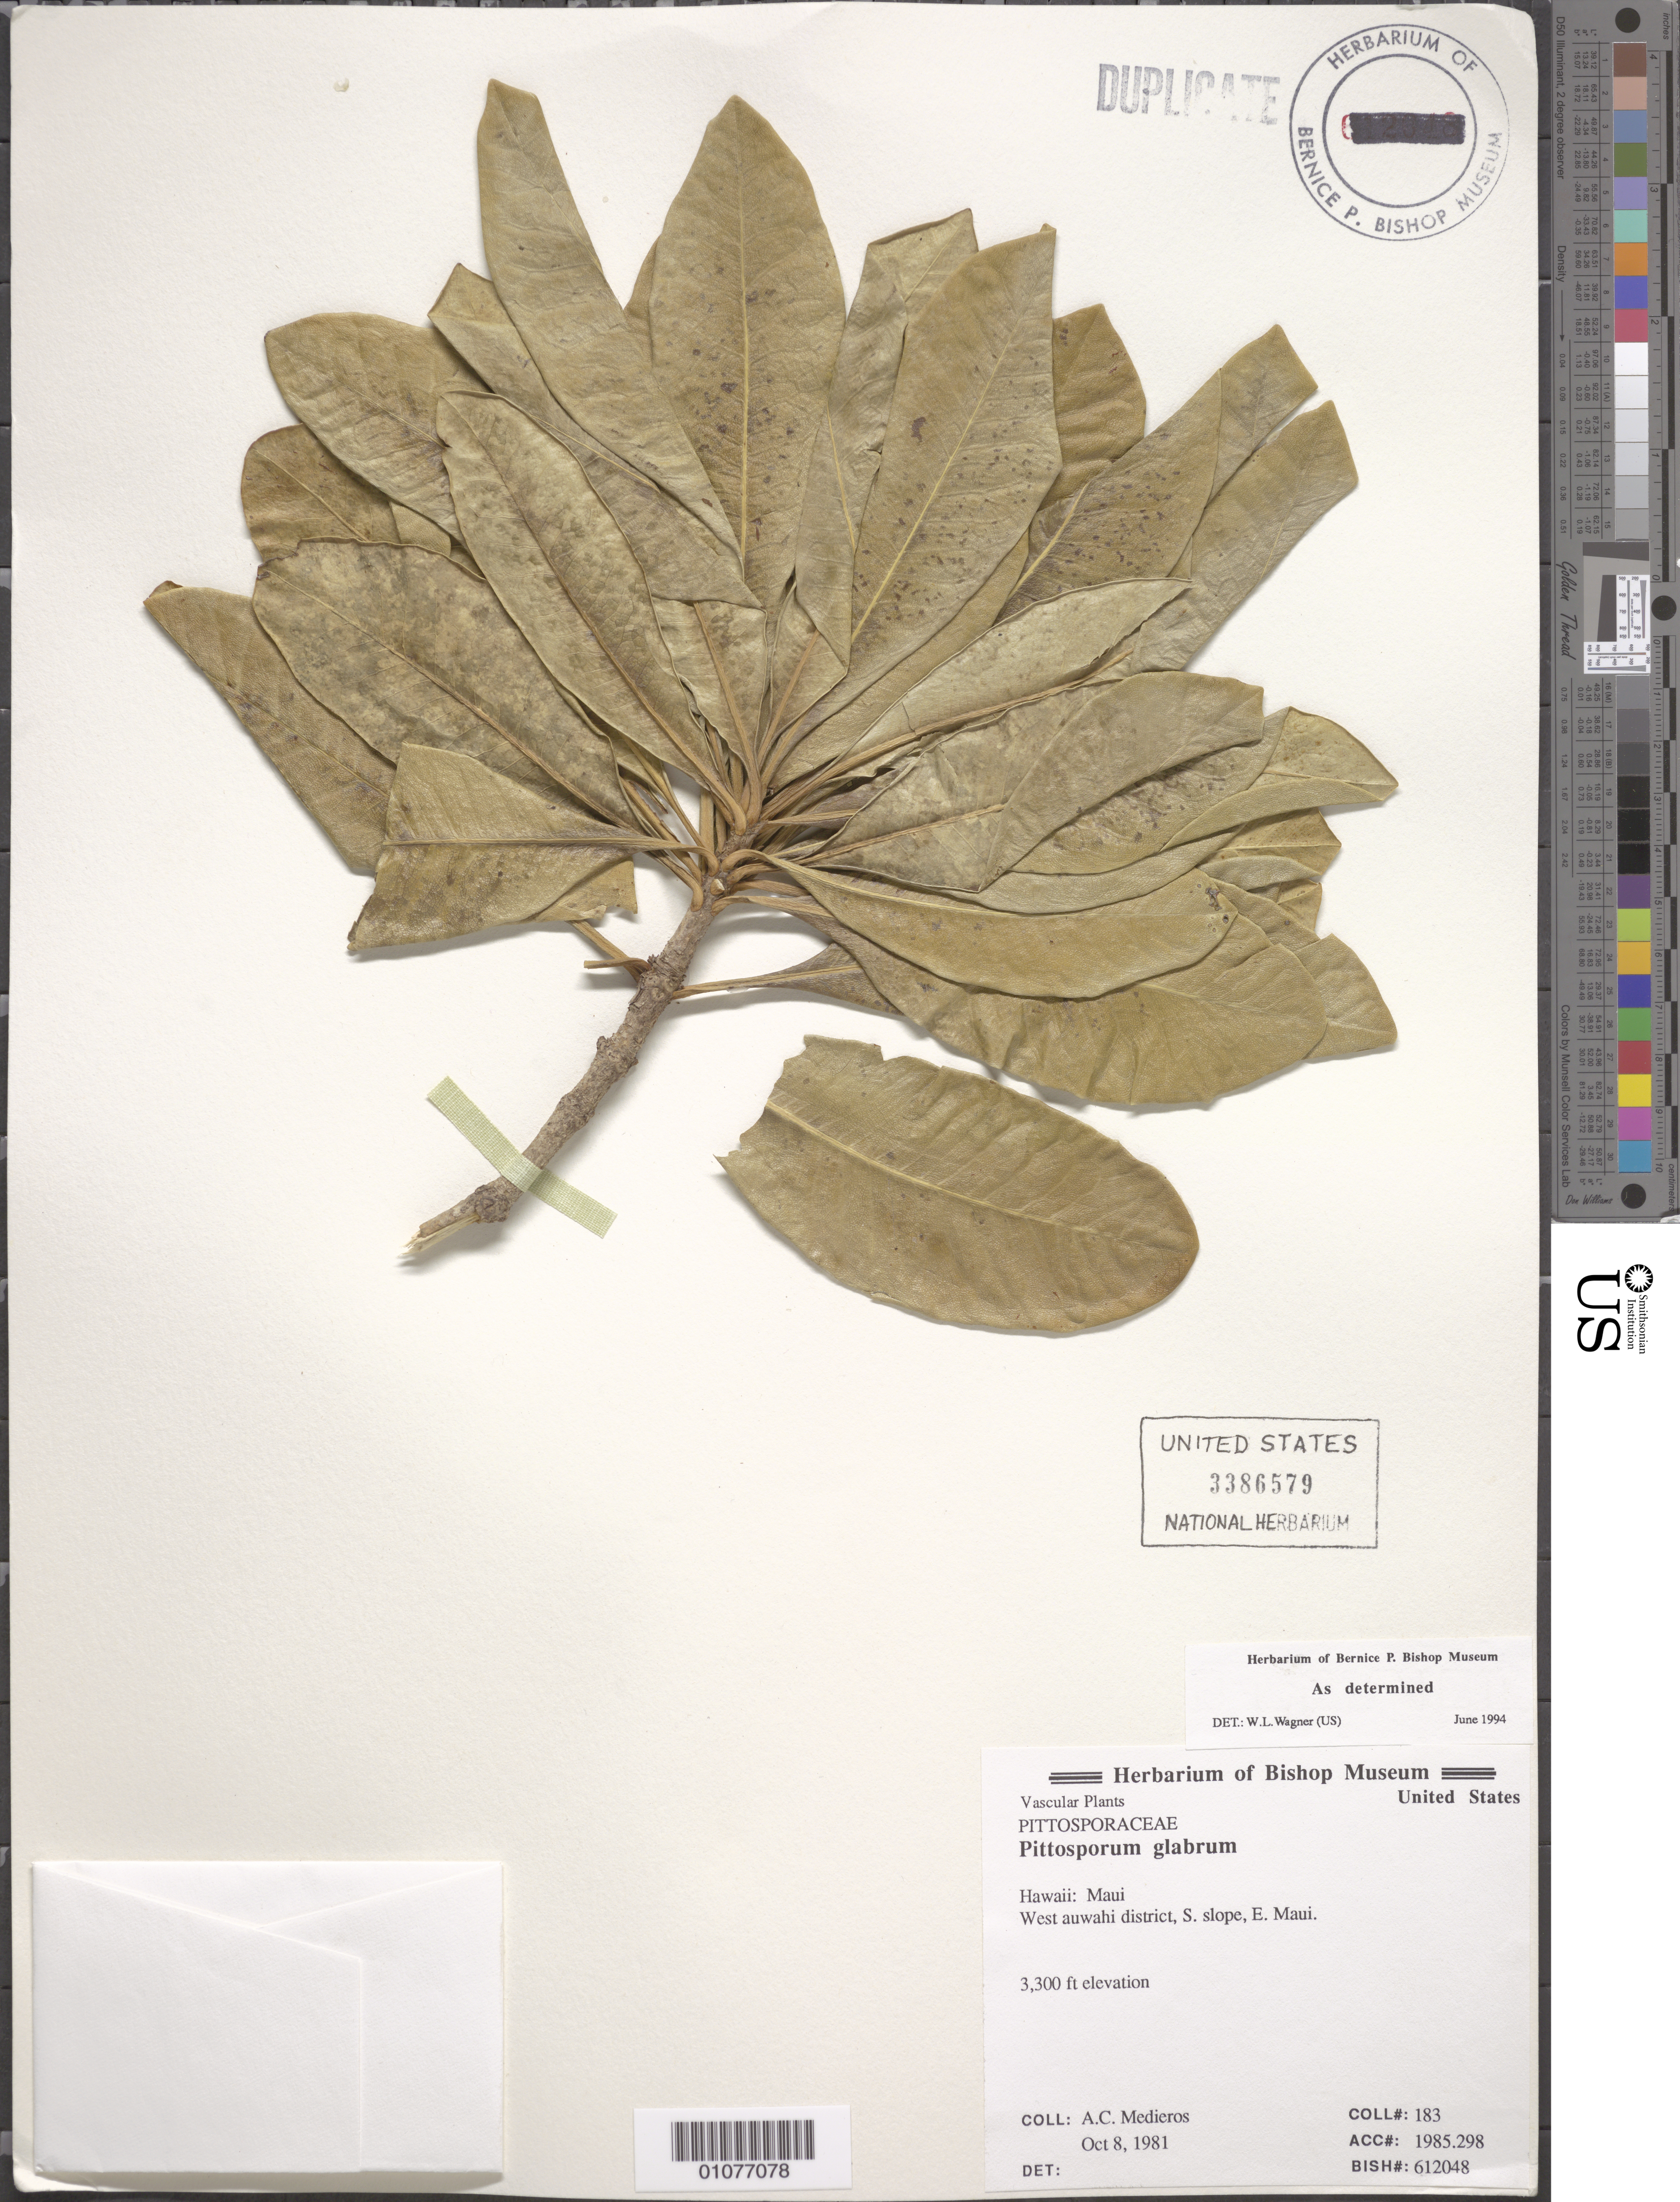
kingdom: Plantae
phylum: Tracheophyta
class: Magnoliopsida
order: Apiales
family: Pittosporaceae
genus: Pittosporum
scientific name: Pittosporum glabrum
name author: Hook. & Arn.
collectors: A. Medieros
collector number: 183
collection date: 1981-10-08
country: United States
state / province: Hawaii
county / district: Maui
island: Maui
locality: Auwahi District, S slope, E. Maui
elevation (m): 1006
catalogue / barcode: US 3386579